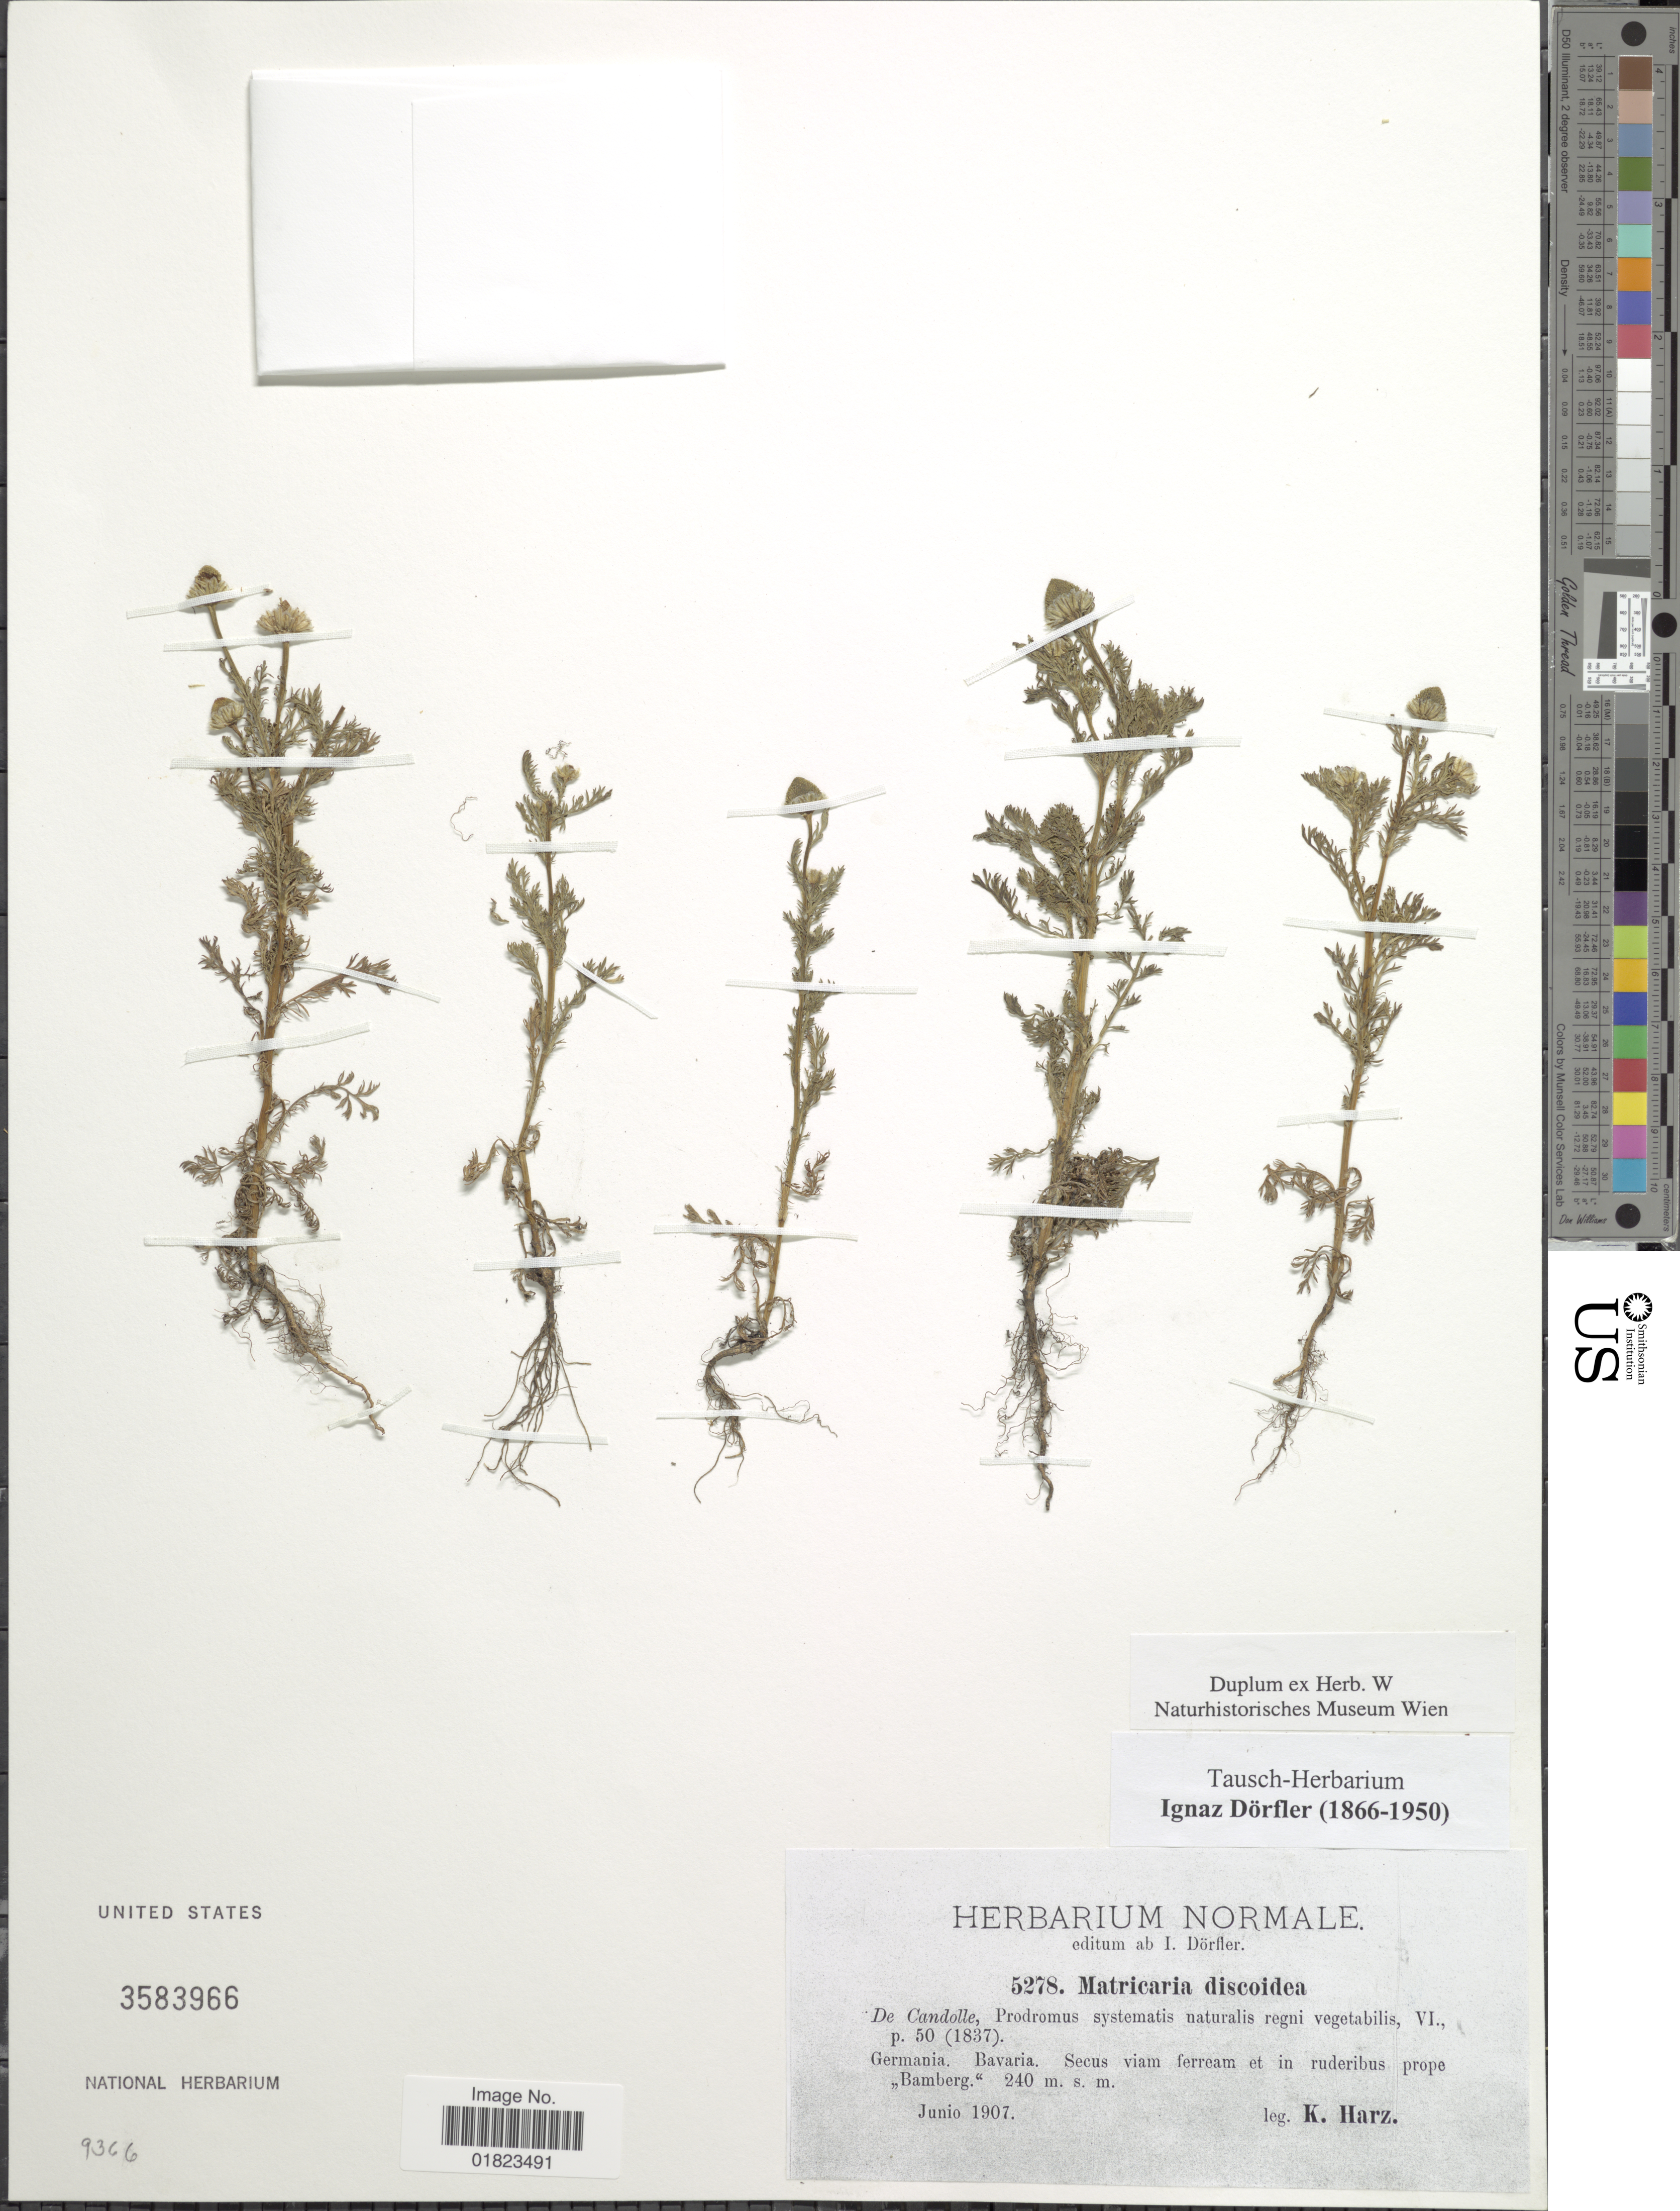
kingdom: Plantae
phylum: Tracheophyta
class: Magnoliopsida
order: Asterales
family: Asteraceae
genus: Tripleurospermum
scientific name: Tripleurospermum disciforme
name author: (C.A. Mey.) Sch. Bip.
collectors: K. Harz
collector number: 5278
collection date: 1907-06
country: Germany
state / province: Bayern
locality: Germania. Bavaria Secus viam ferream et in ruderibus prope "Bamberg.".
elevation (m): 240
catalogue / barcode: US 3583966